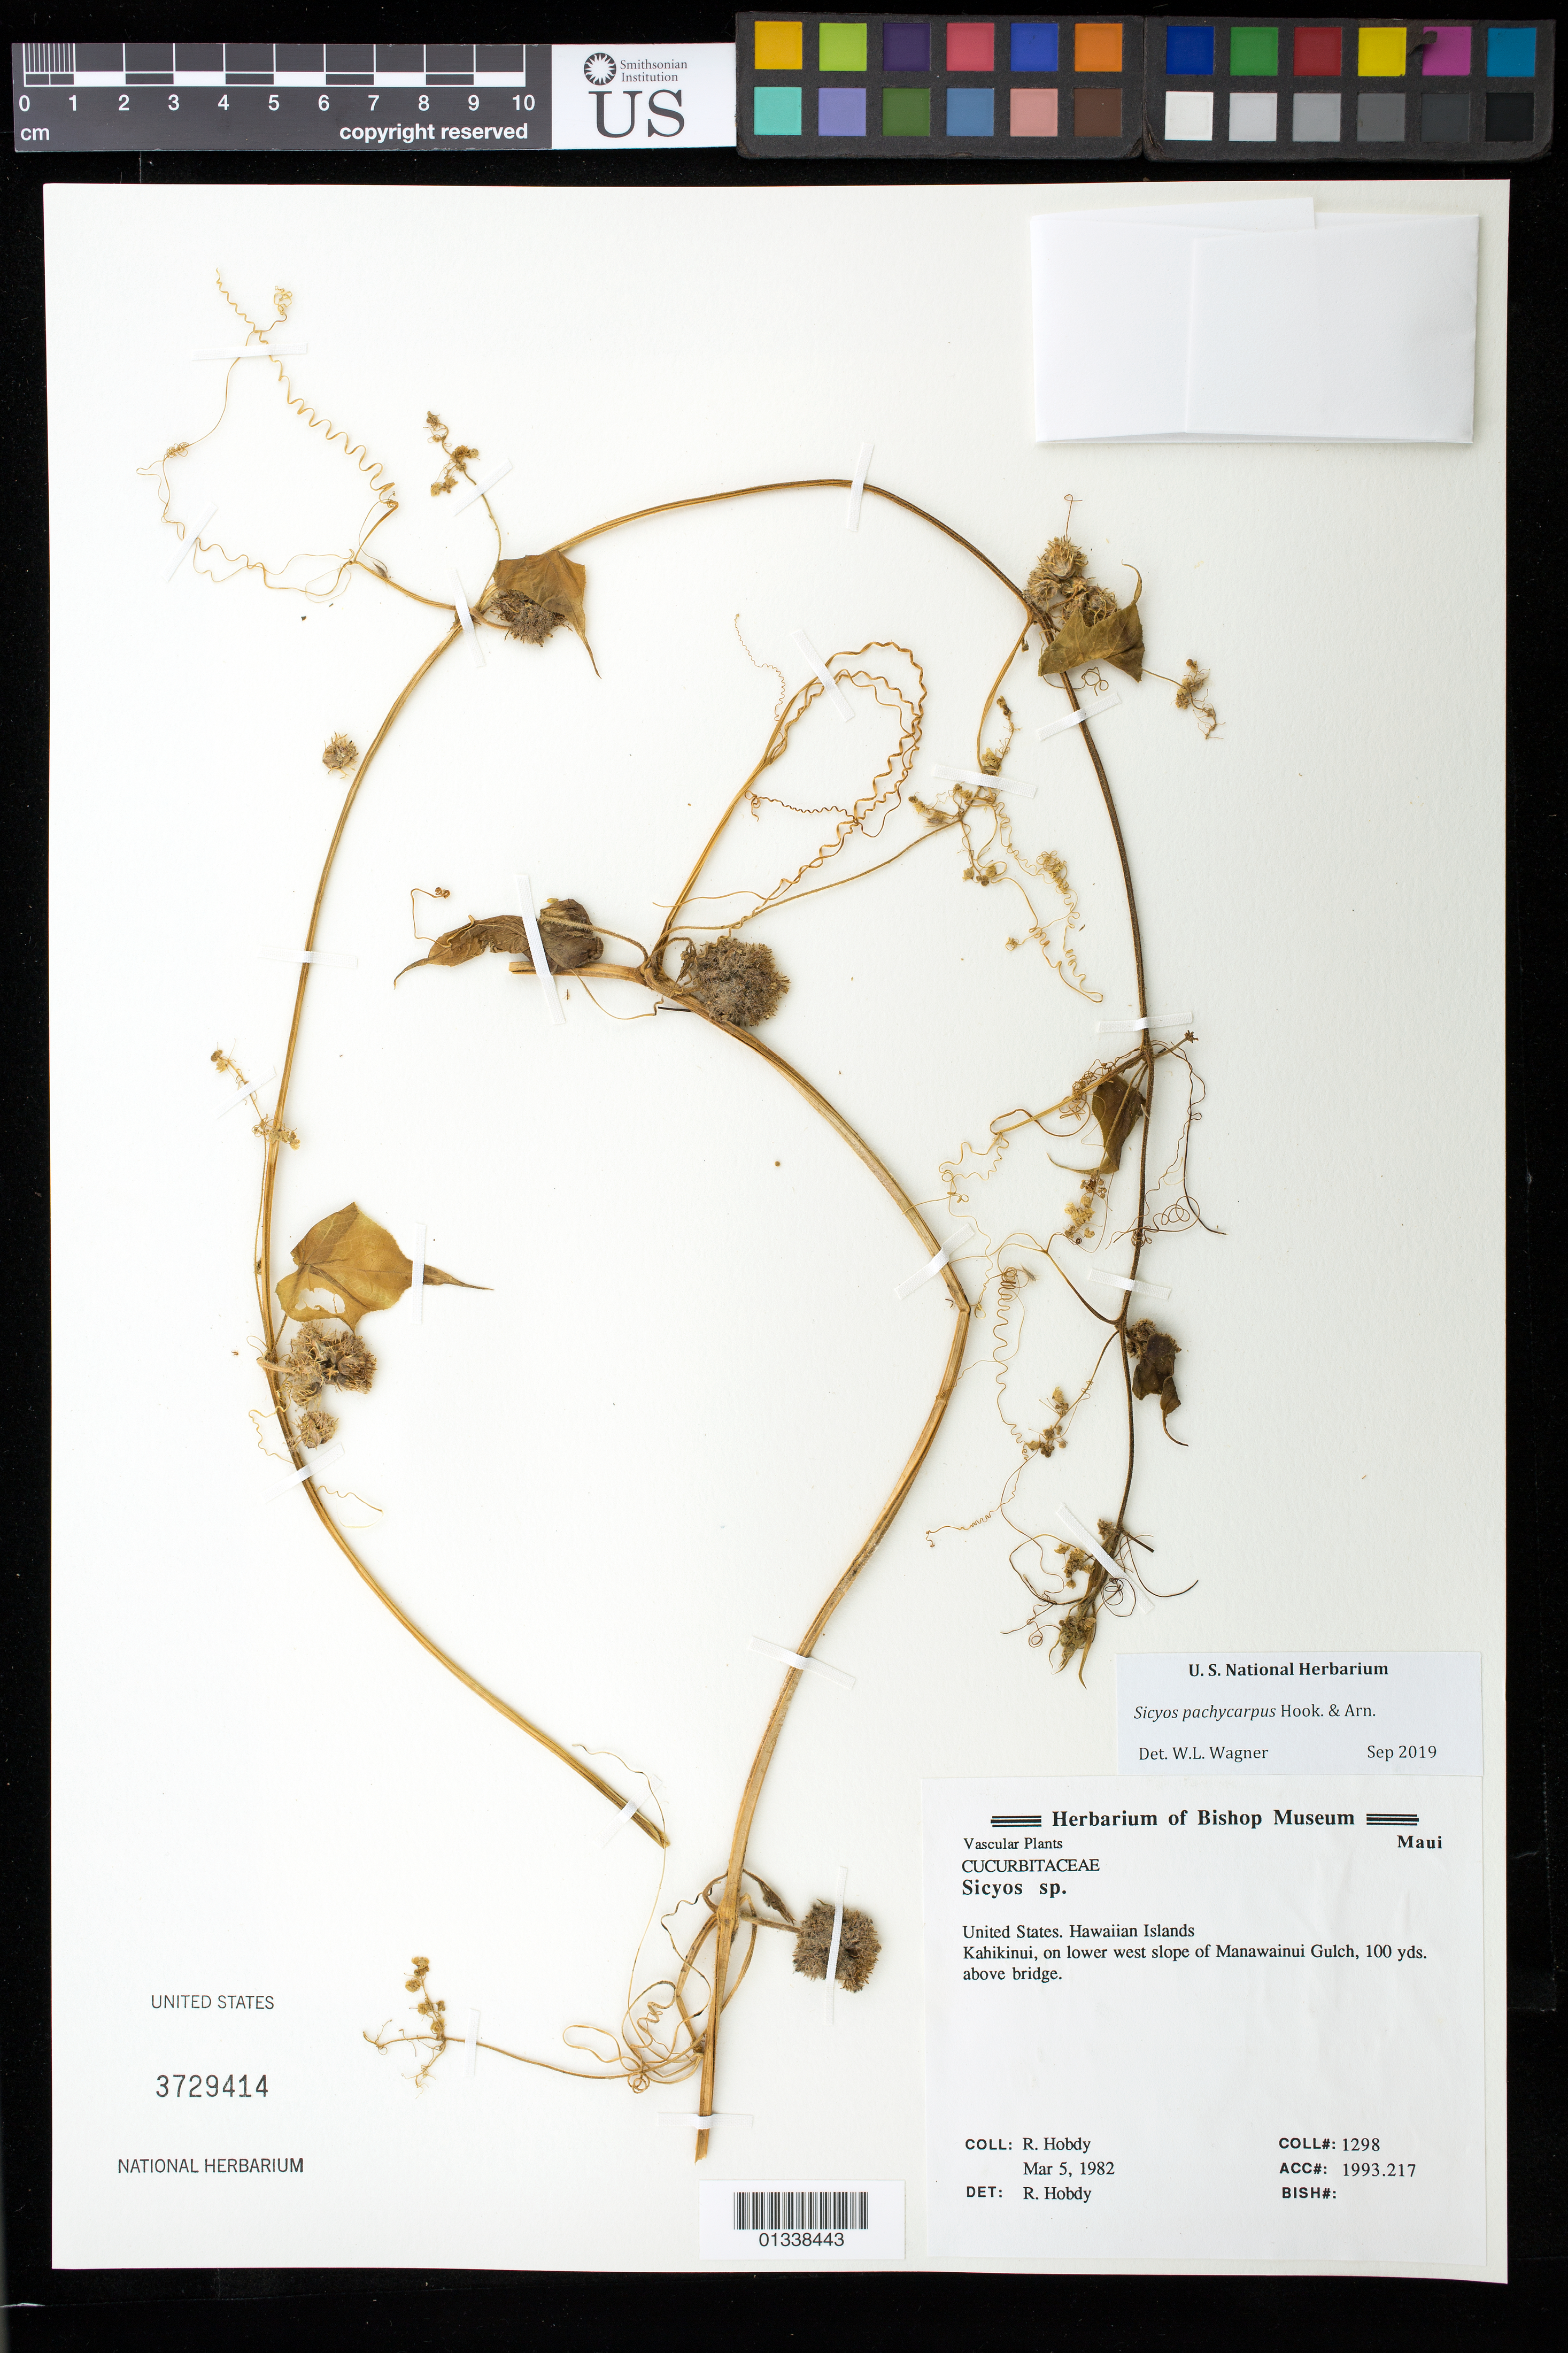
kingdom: Plantae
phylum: Tracheophyta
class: Magnoliopsida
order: Cucurbitales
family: Cucurbitaceae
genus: Sicyos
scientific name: Sicyos pachycarpus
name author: Hook. & Arn.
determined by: Wagner, W. L., (BOT), Smithsonian Institution - National Museum of Natural History (UNITED STATES)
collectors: R. Hobdy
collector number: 1298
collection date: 1982-03-05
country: United States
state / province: Hawaii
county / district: Maui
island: Maui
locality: Kahikinui, on lower west slope of Manawainui Gulch.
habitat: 100 yds. above bridge.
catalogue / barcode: US 3729414